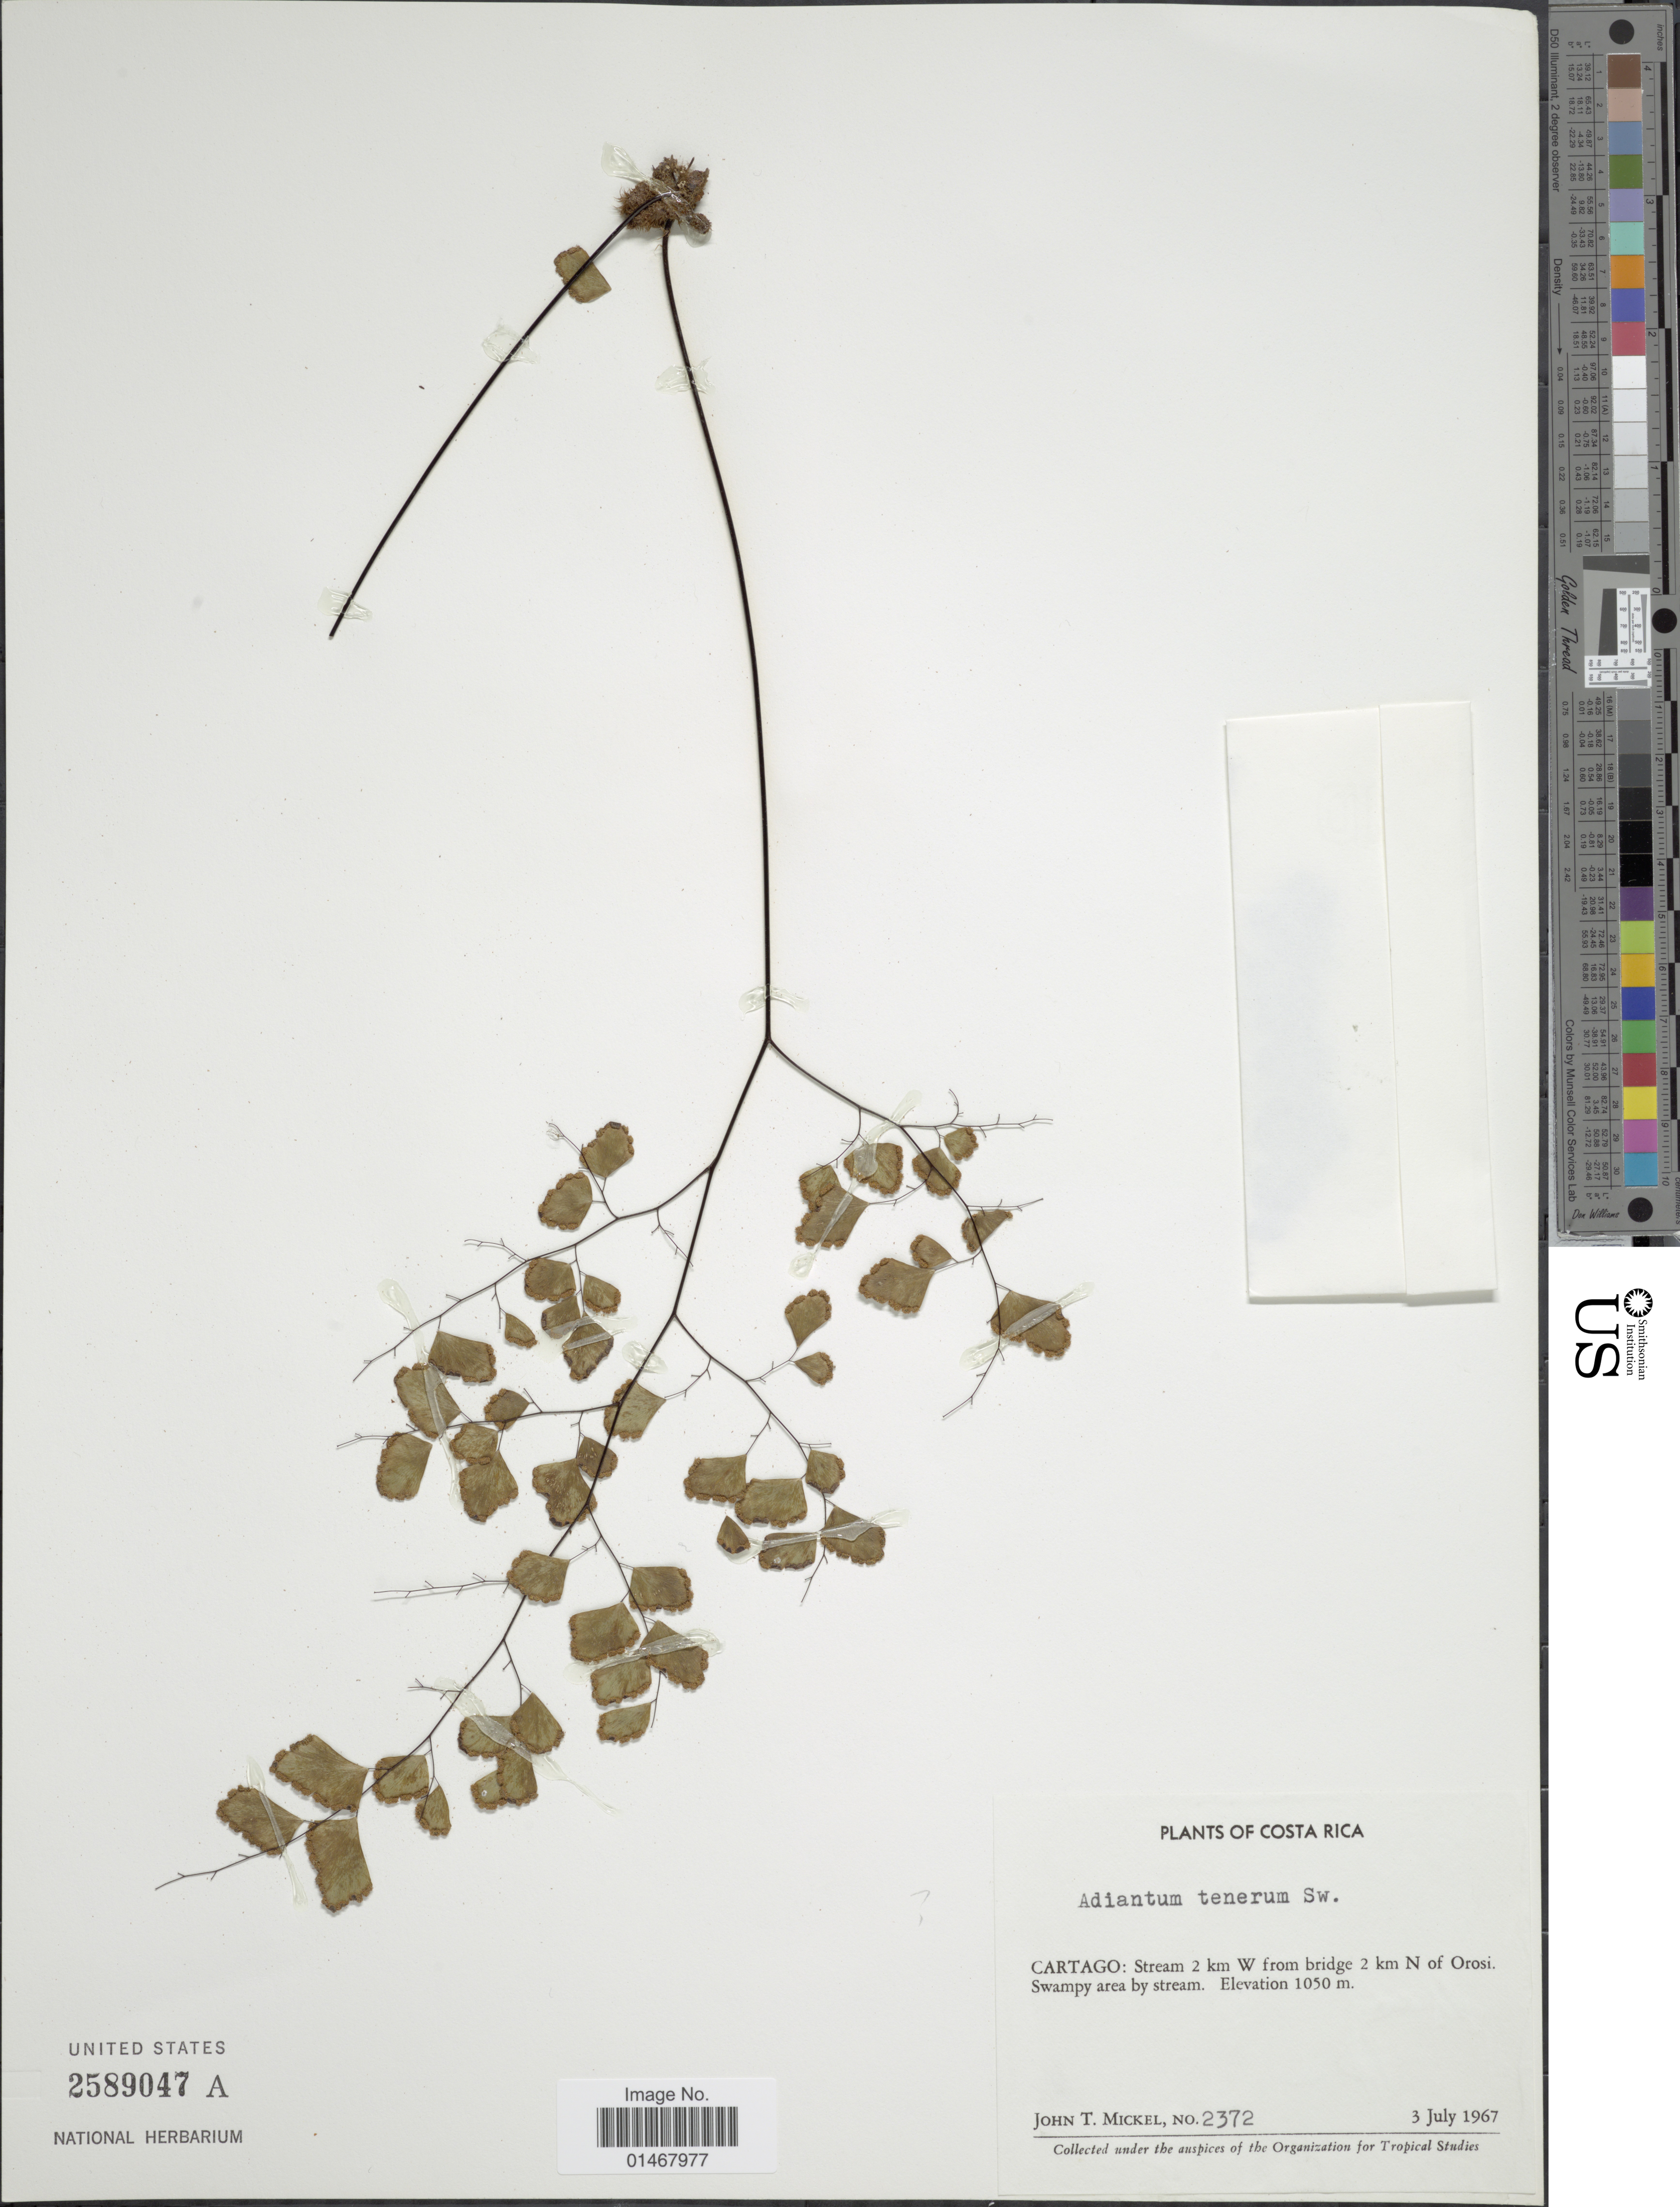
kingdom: Plantae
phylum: Tracheophyta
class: Polypodiopsida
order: Polypodiales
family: Pteridaceae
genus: Adiantum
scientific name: Adiantum tenerum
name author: Sw.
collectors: J. T. Mickel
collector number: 2372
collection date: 1967-07-03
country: Costa Rica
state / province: Cartago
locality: Stream 2 km W from bridge 2 km N of Orosi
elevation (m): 1050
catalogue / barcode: US 2589047A